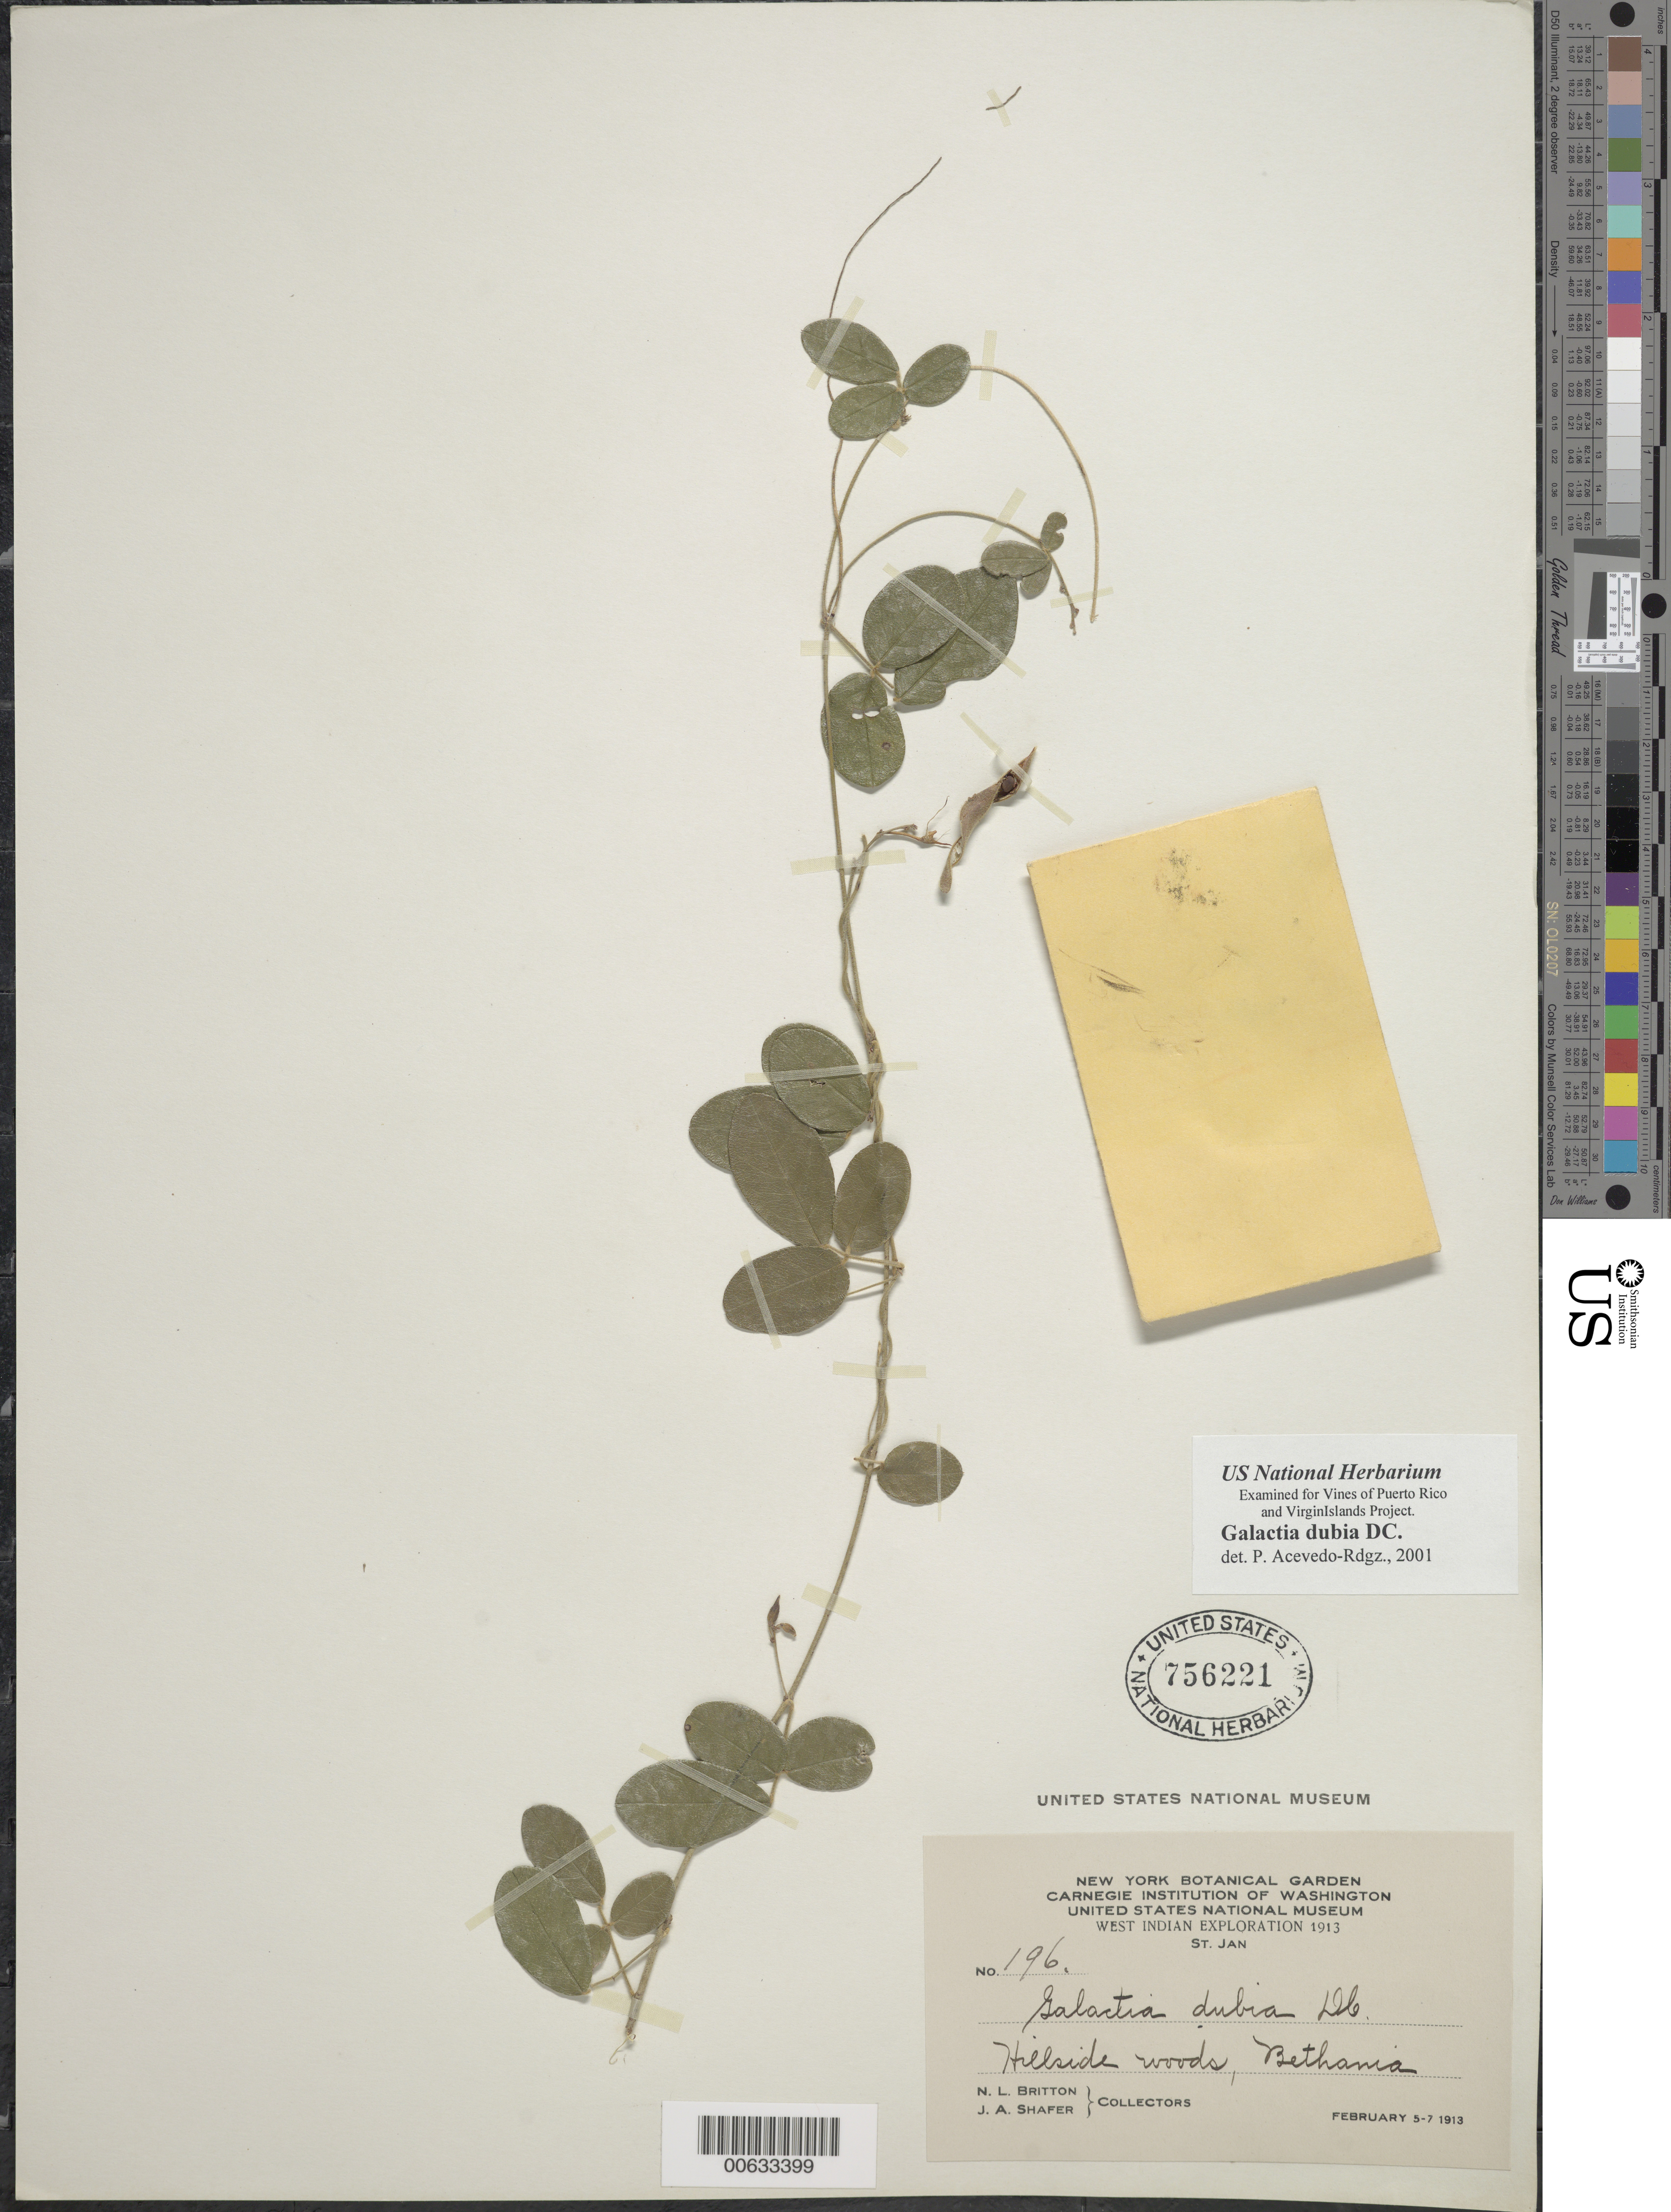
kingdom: Plantae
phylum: Tracheophyta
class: Magnoliopsida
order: Fabales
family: Fabaceae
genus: Galactia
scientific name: Galactia dubia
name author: DC.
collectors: N. Britton & J. A. Shafer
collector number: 196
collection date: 1913-02-05/1913-02-07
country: U.S. Virgin Islands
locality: West Indian, St. Jan, Hillside woods, Bethania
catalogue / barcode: US 756221